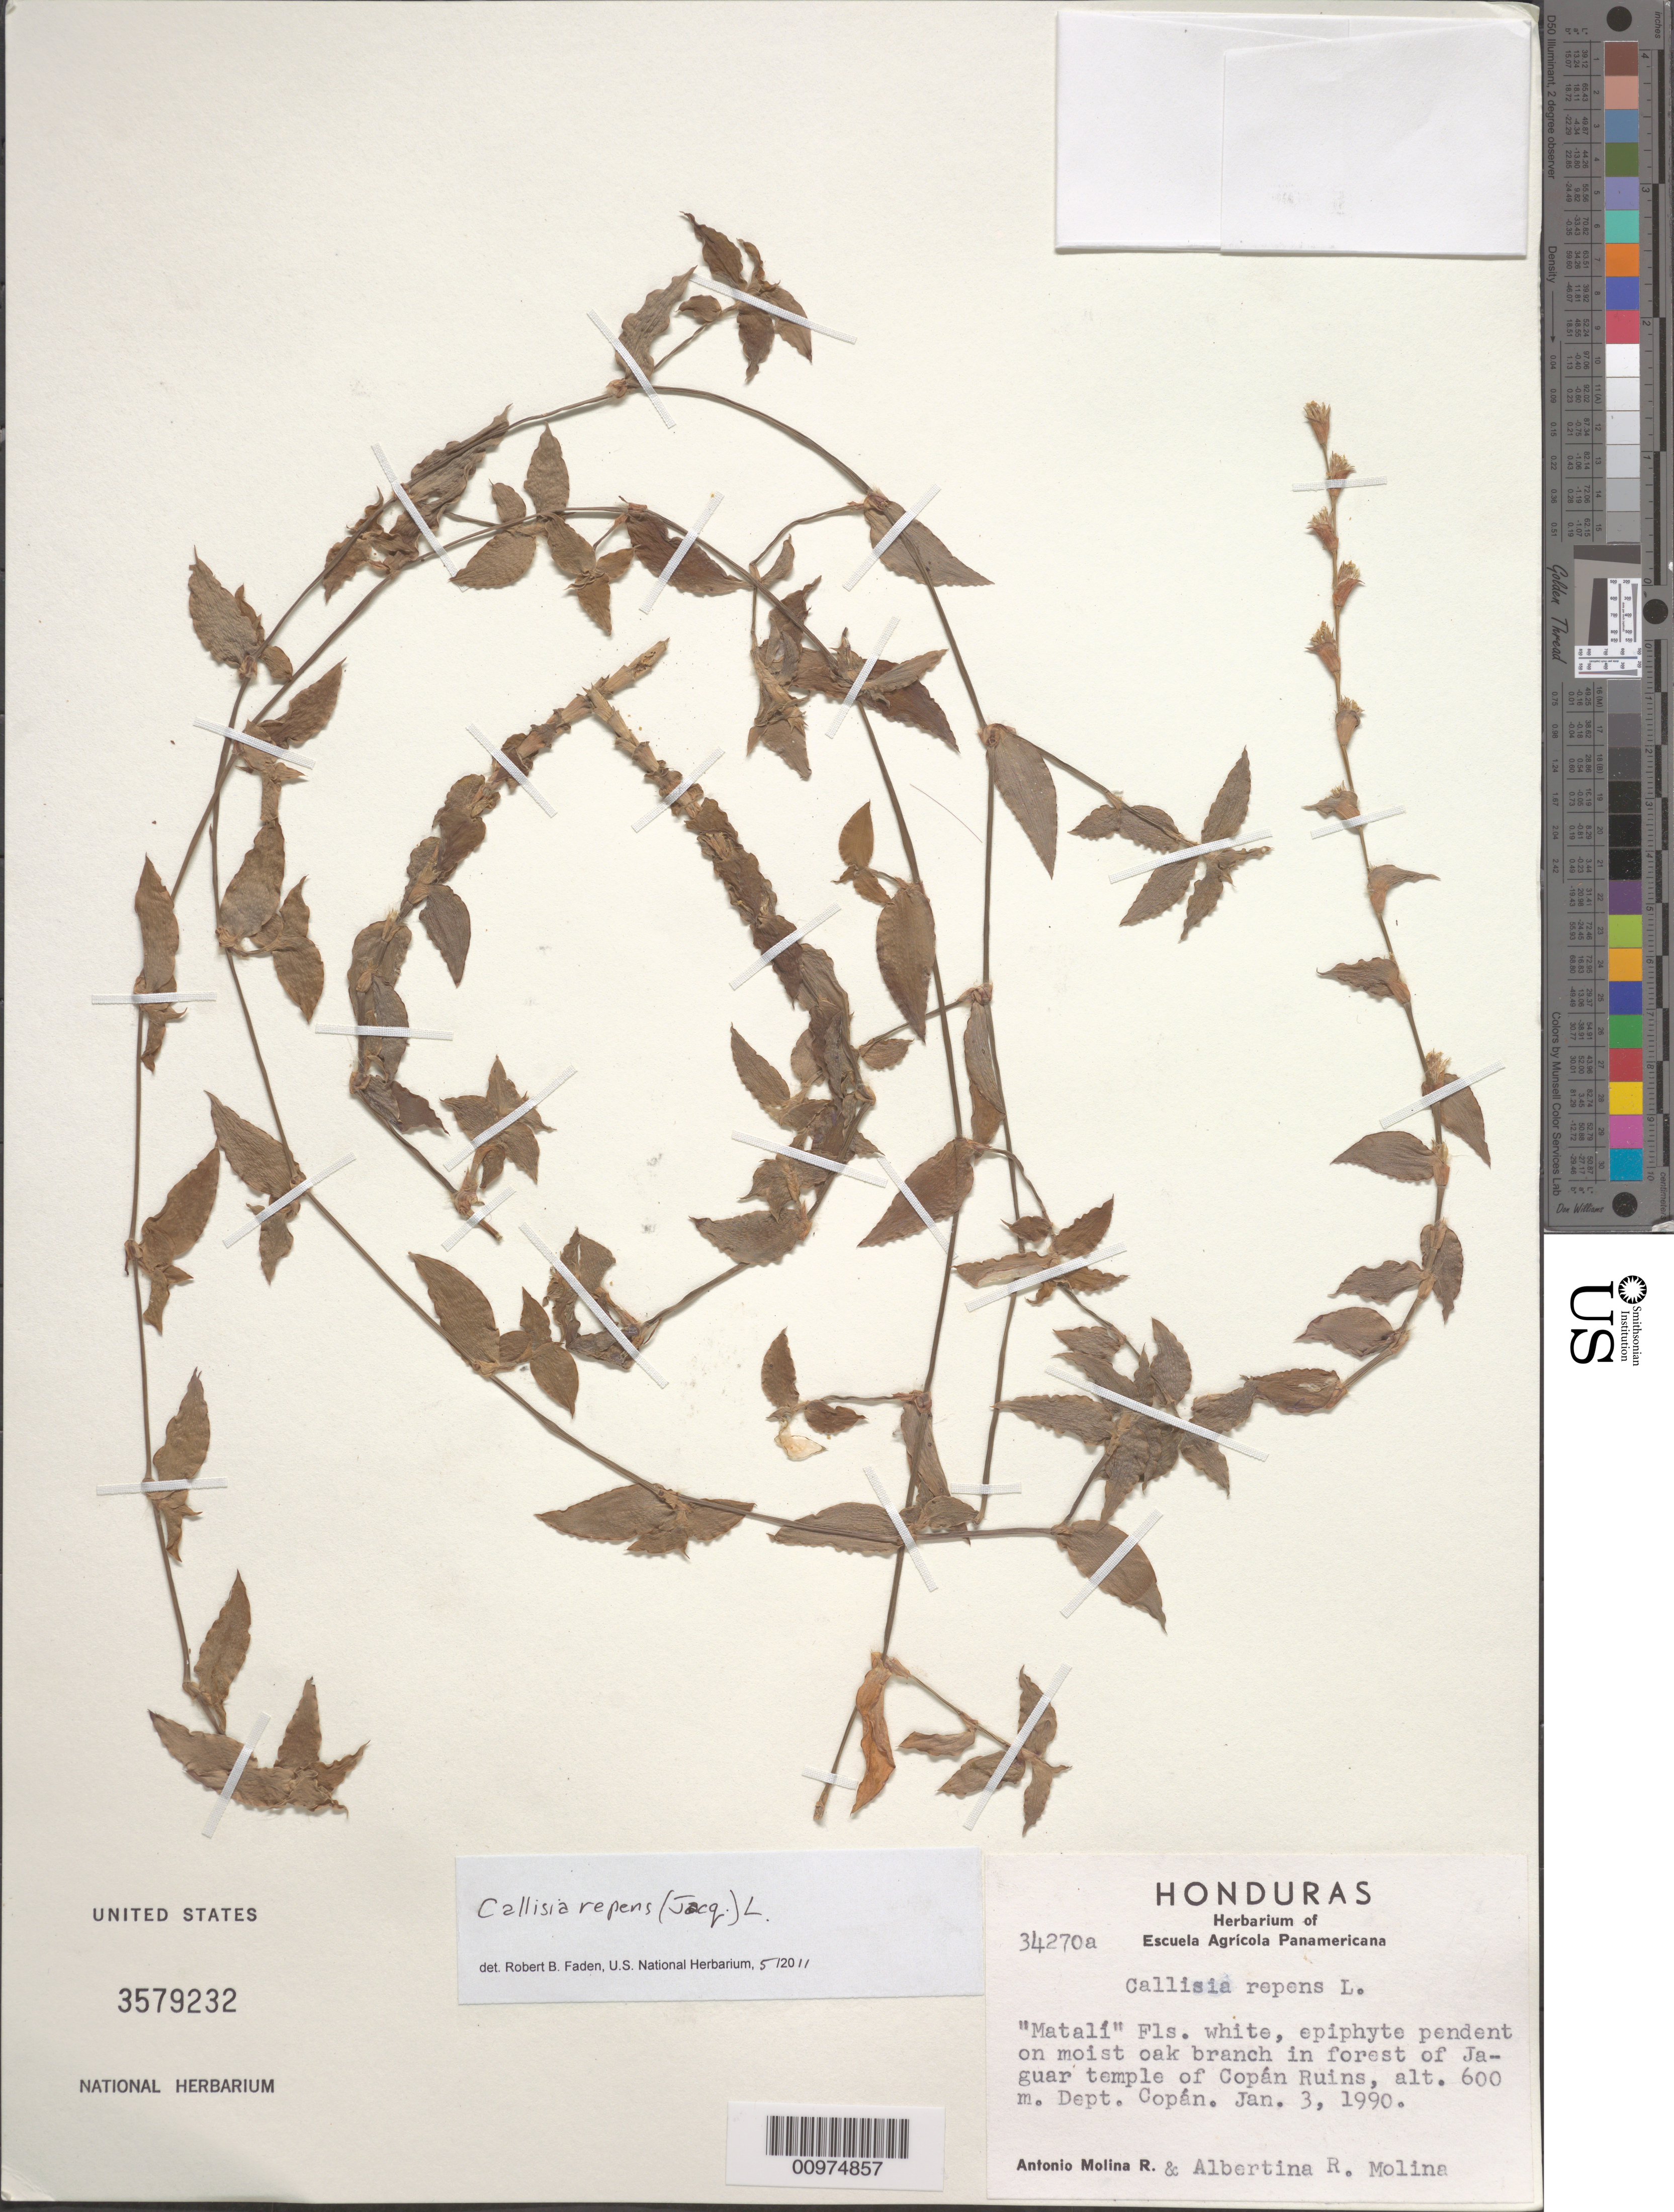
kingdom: Plantae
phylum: Tracheophyta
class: Liliopsida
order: Commelinales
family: Commelinaceae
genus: Callisia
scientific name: Callisia repens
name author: (Jacq.) L.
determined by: Faden, Robert B., (US), Smithsonian Institution - National Museum of Natural History (UNITED STATES)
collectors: A. Molina R. & A. R. Molina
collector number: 34270a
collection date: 1990-01-03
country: Honduras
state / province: Copán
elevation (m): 600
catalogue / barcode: US 3579232